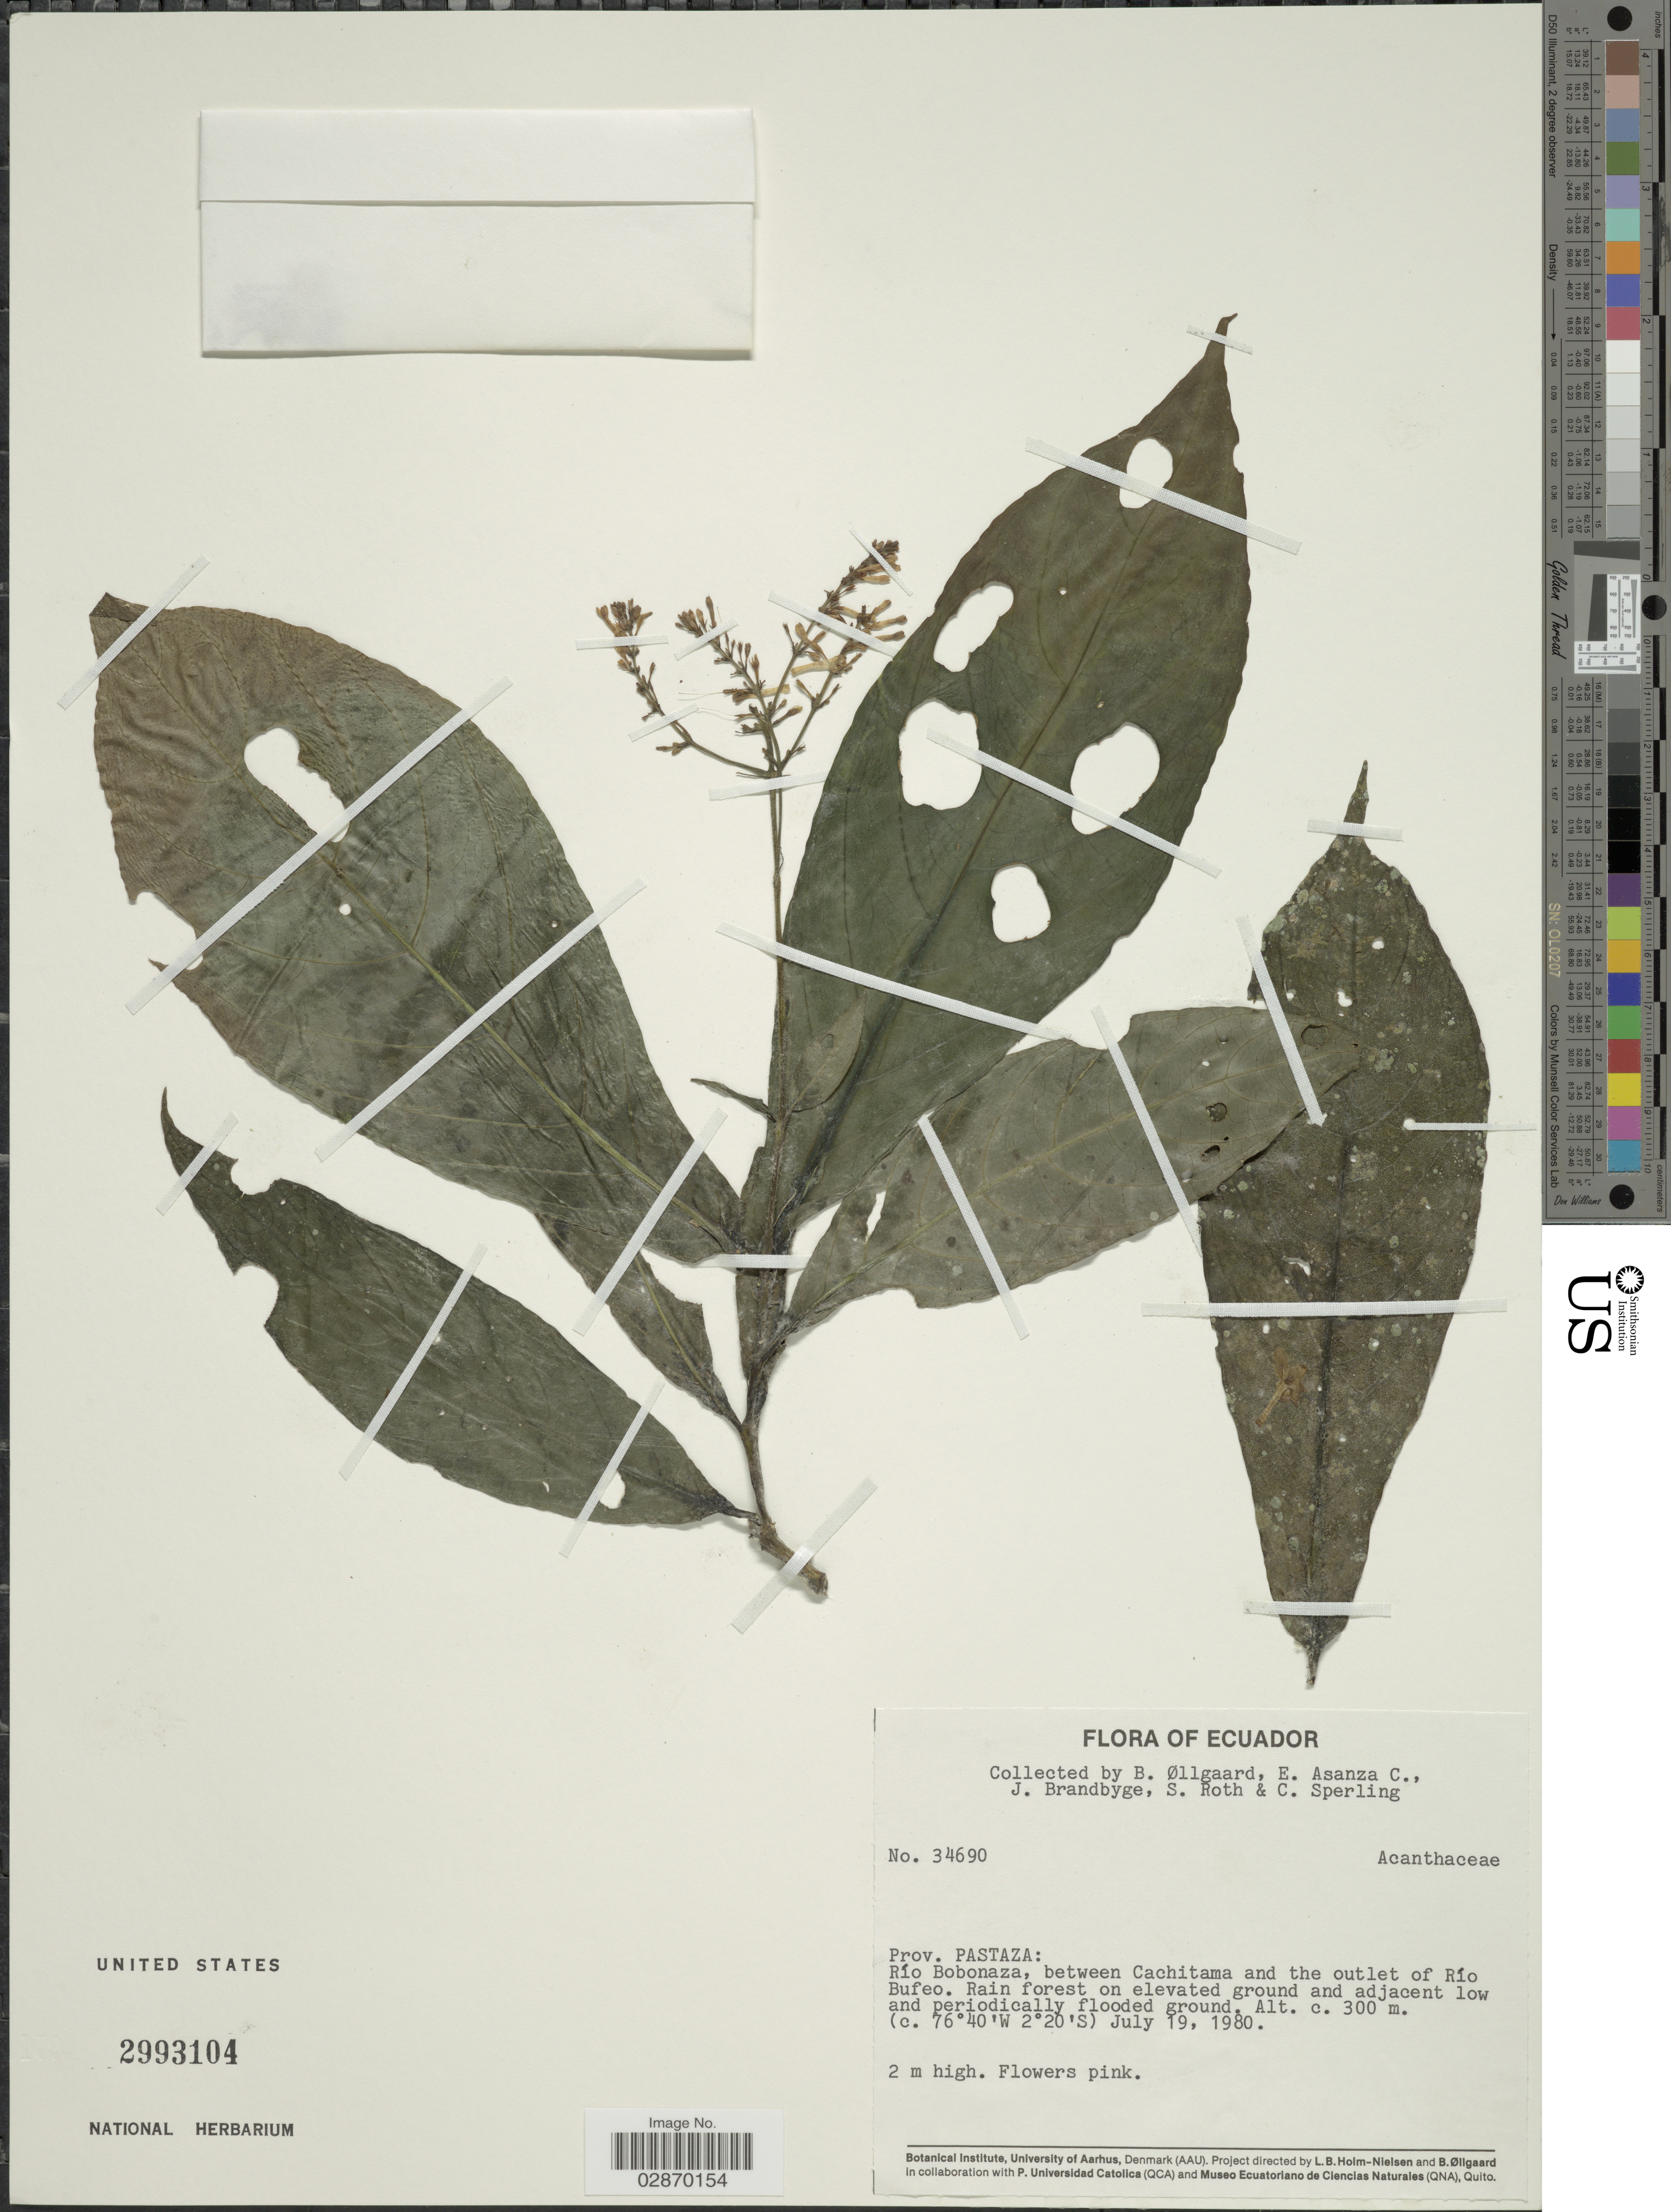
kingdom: Plantae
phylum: Tracheophyta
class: Magnoliopsida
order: Lamiales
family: Acanthaceae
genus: Pseuderanthemum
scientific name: Pseuderanthemum subauriculatum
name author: Mildbr.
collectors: B. Øllgaard, E. Asanza C., J. Brandbyge, S. Roth & C. Sperling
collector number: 34690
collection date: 1980-07-19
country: Ecuador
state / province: Pastaza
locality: Río Bobonaza, between Cachitama and the outlet of Río Bufeo.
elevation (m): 300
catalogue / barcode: US 2993104